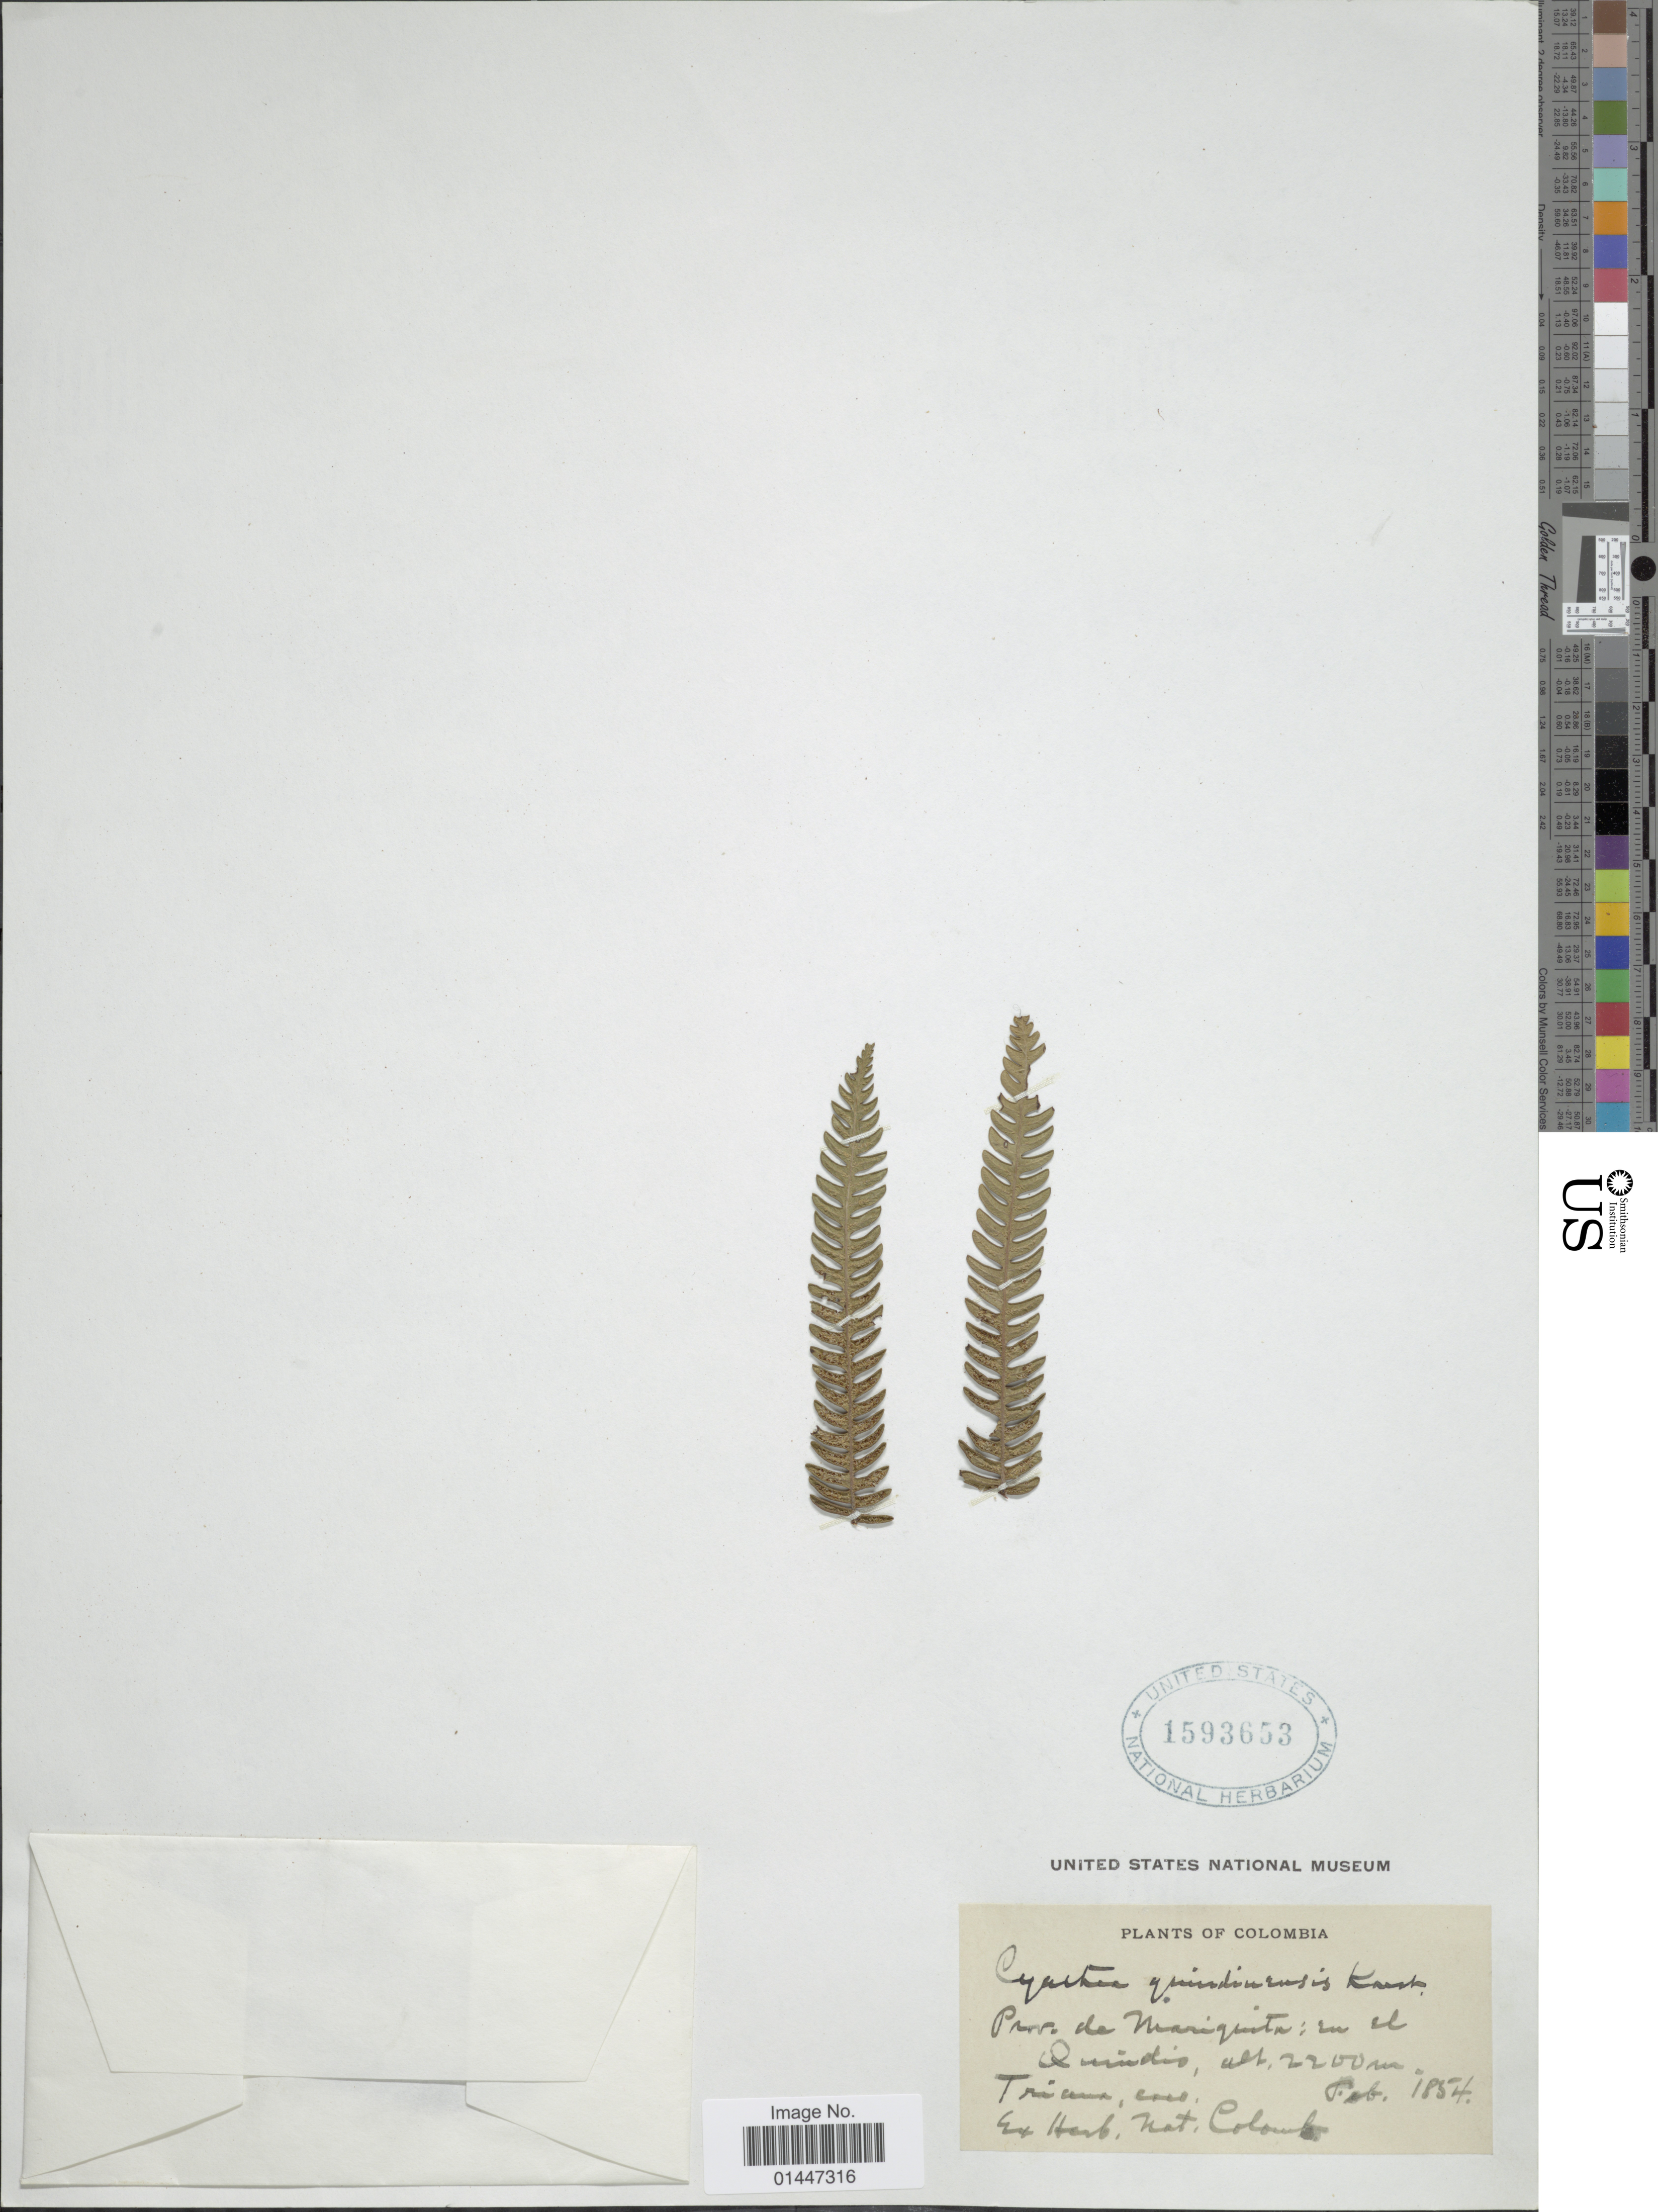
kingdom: Plantae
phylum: Tracheophyta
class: Polypodiopsida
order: Cyatheales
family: Cyatheaceae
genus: Sphaeropteris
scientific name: Sphaeropteris quindiuensis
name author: (H. Karst.) R.M. Tryon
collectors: J. J. Triana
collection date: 1854-02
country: Colombia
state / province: Quindío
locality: Prov de Mariquita: En el Quindio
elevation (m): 2200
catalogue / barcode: US 1593653